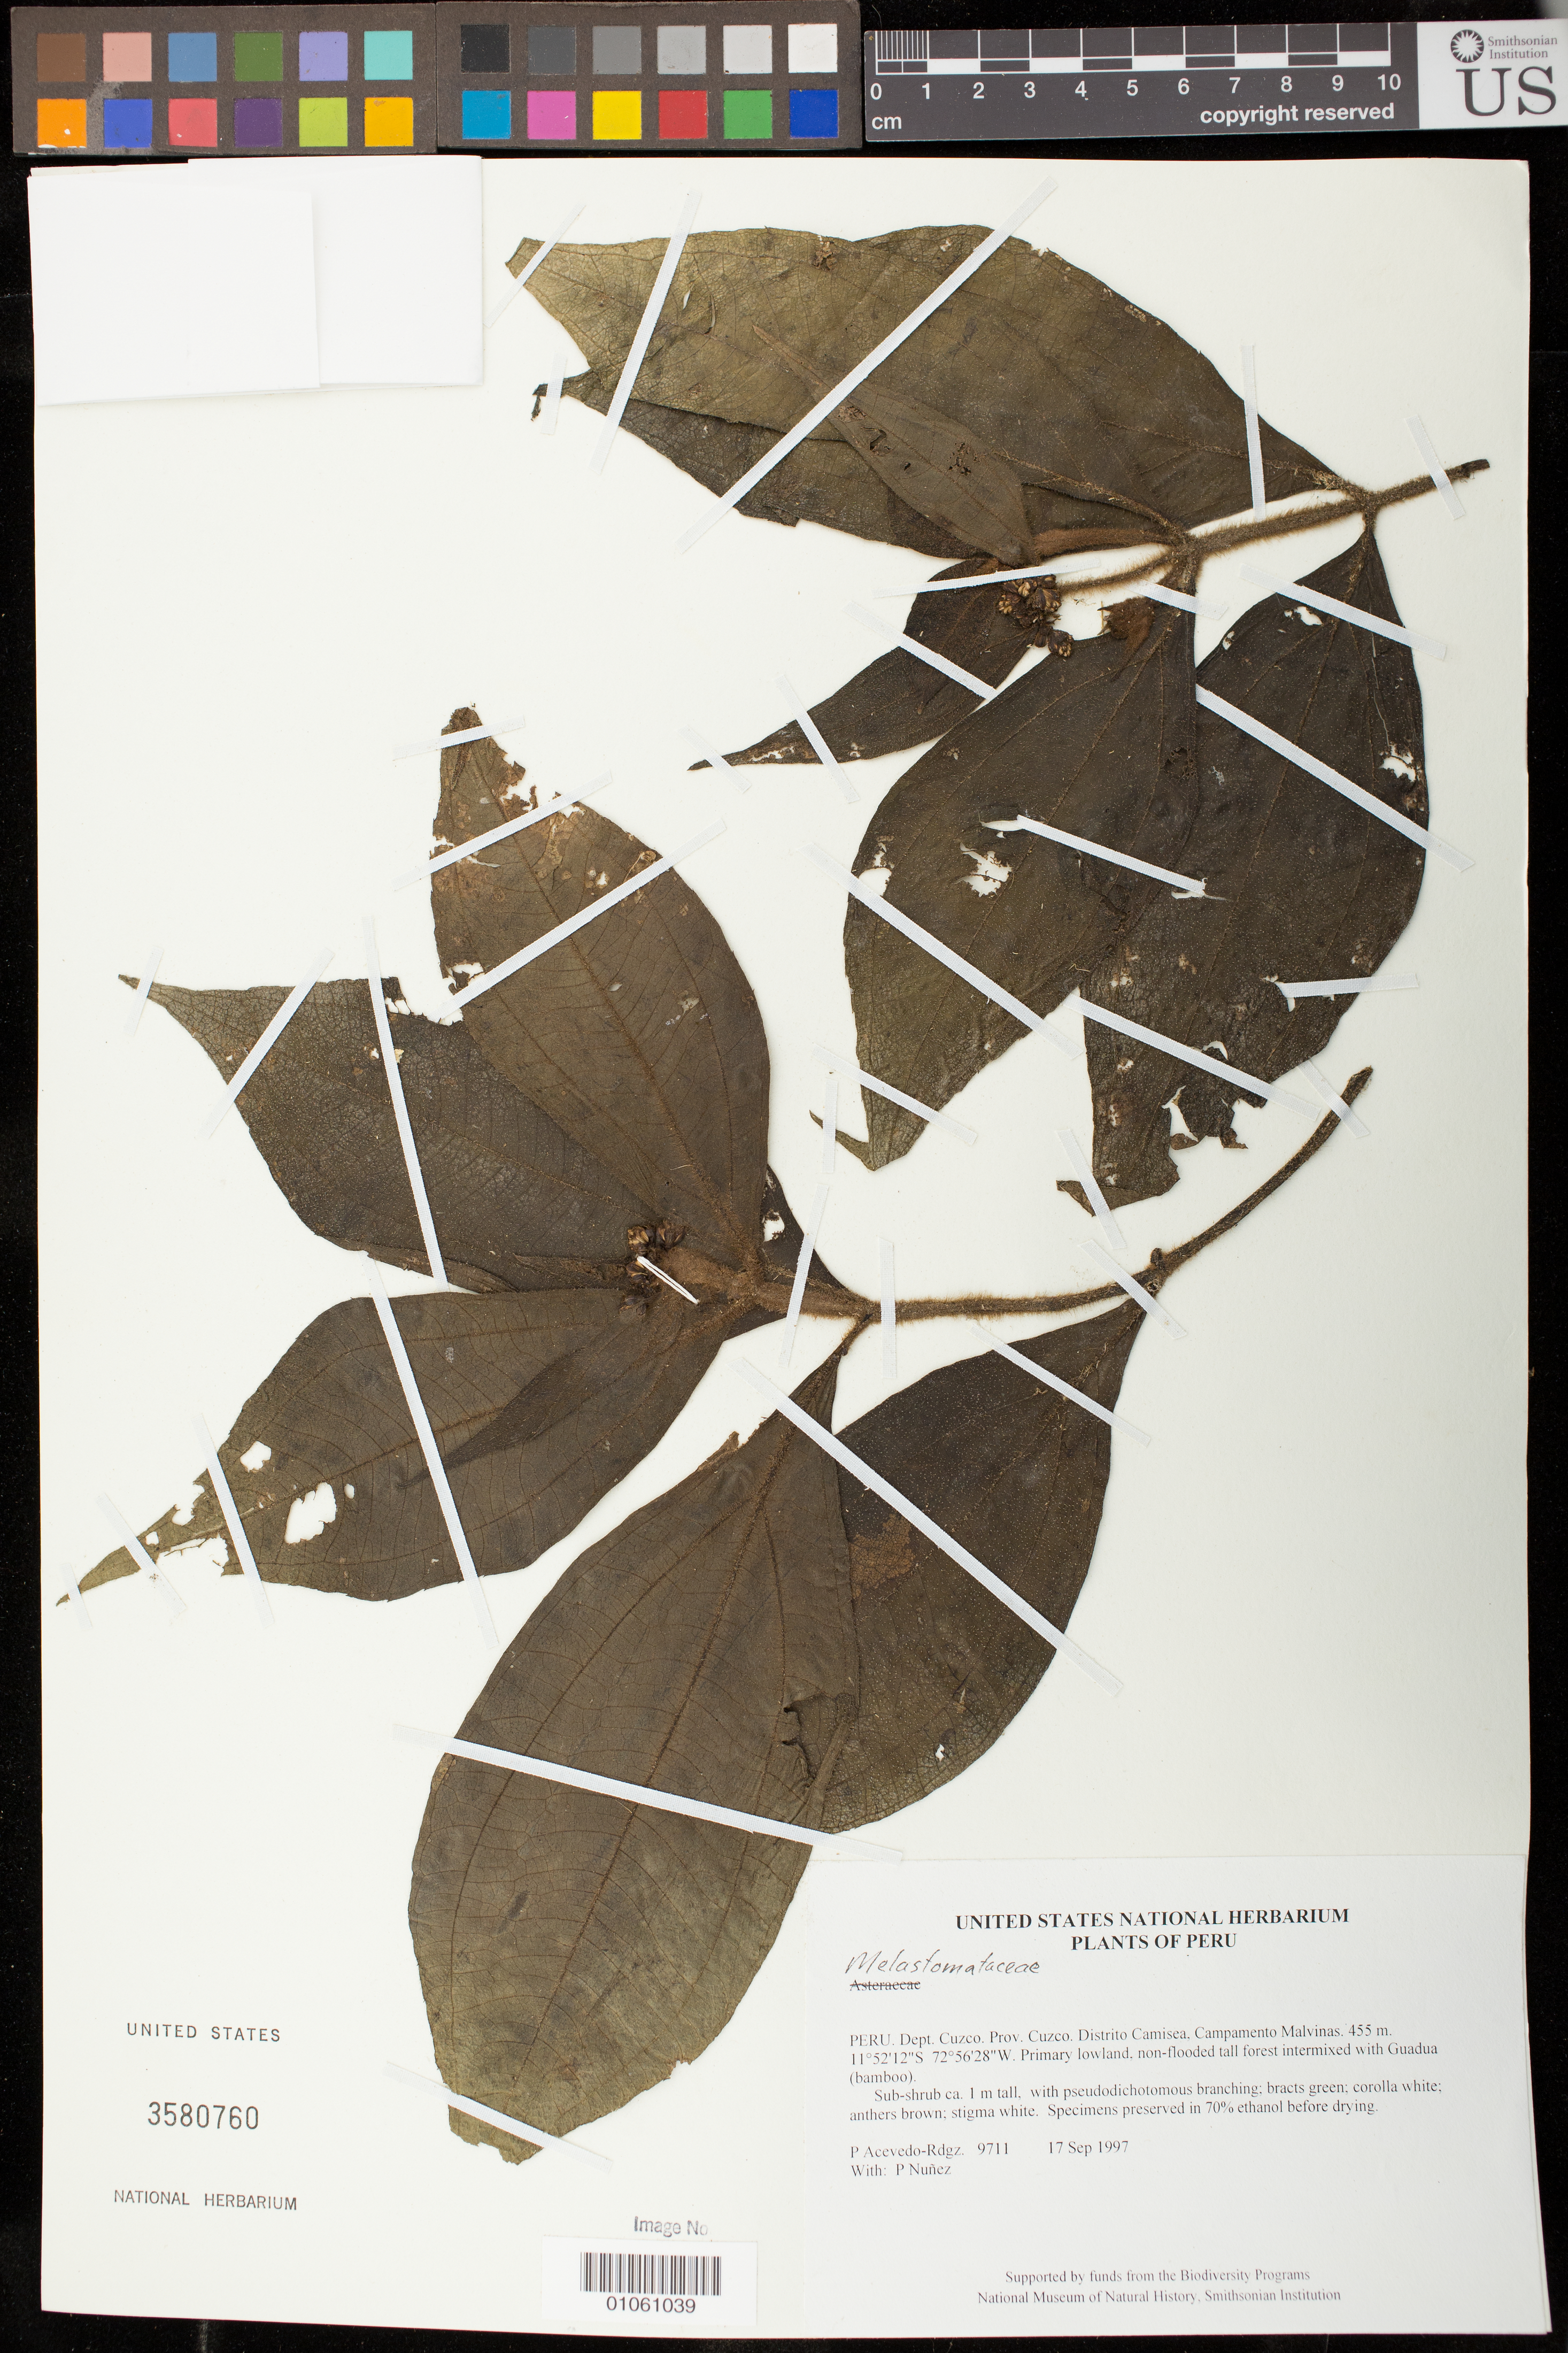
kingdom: Plantae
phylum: Tracheophyta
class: Magnoliopsida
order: Myrtales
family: Melastomataceae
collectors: P. Acevedo-Rodr. & P. Nuñez V.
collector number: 9711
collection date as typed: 17 Sep 1997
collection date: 1997-09-17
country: Peru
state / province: Cusco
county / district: Cusco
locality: Distrito Camisea, Campamento Malvinas.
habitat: Primary lowland, non-flooded tall forest intermixed with Guadua (bamboo).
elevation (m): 455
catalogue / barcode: US 3580760